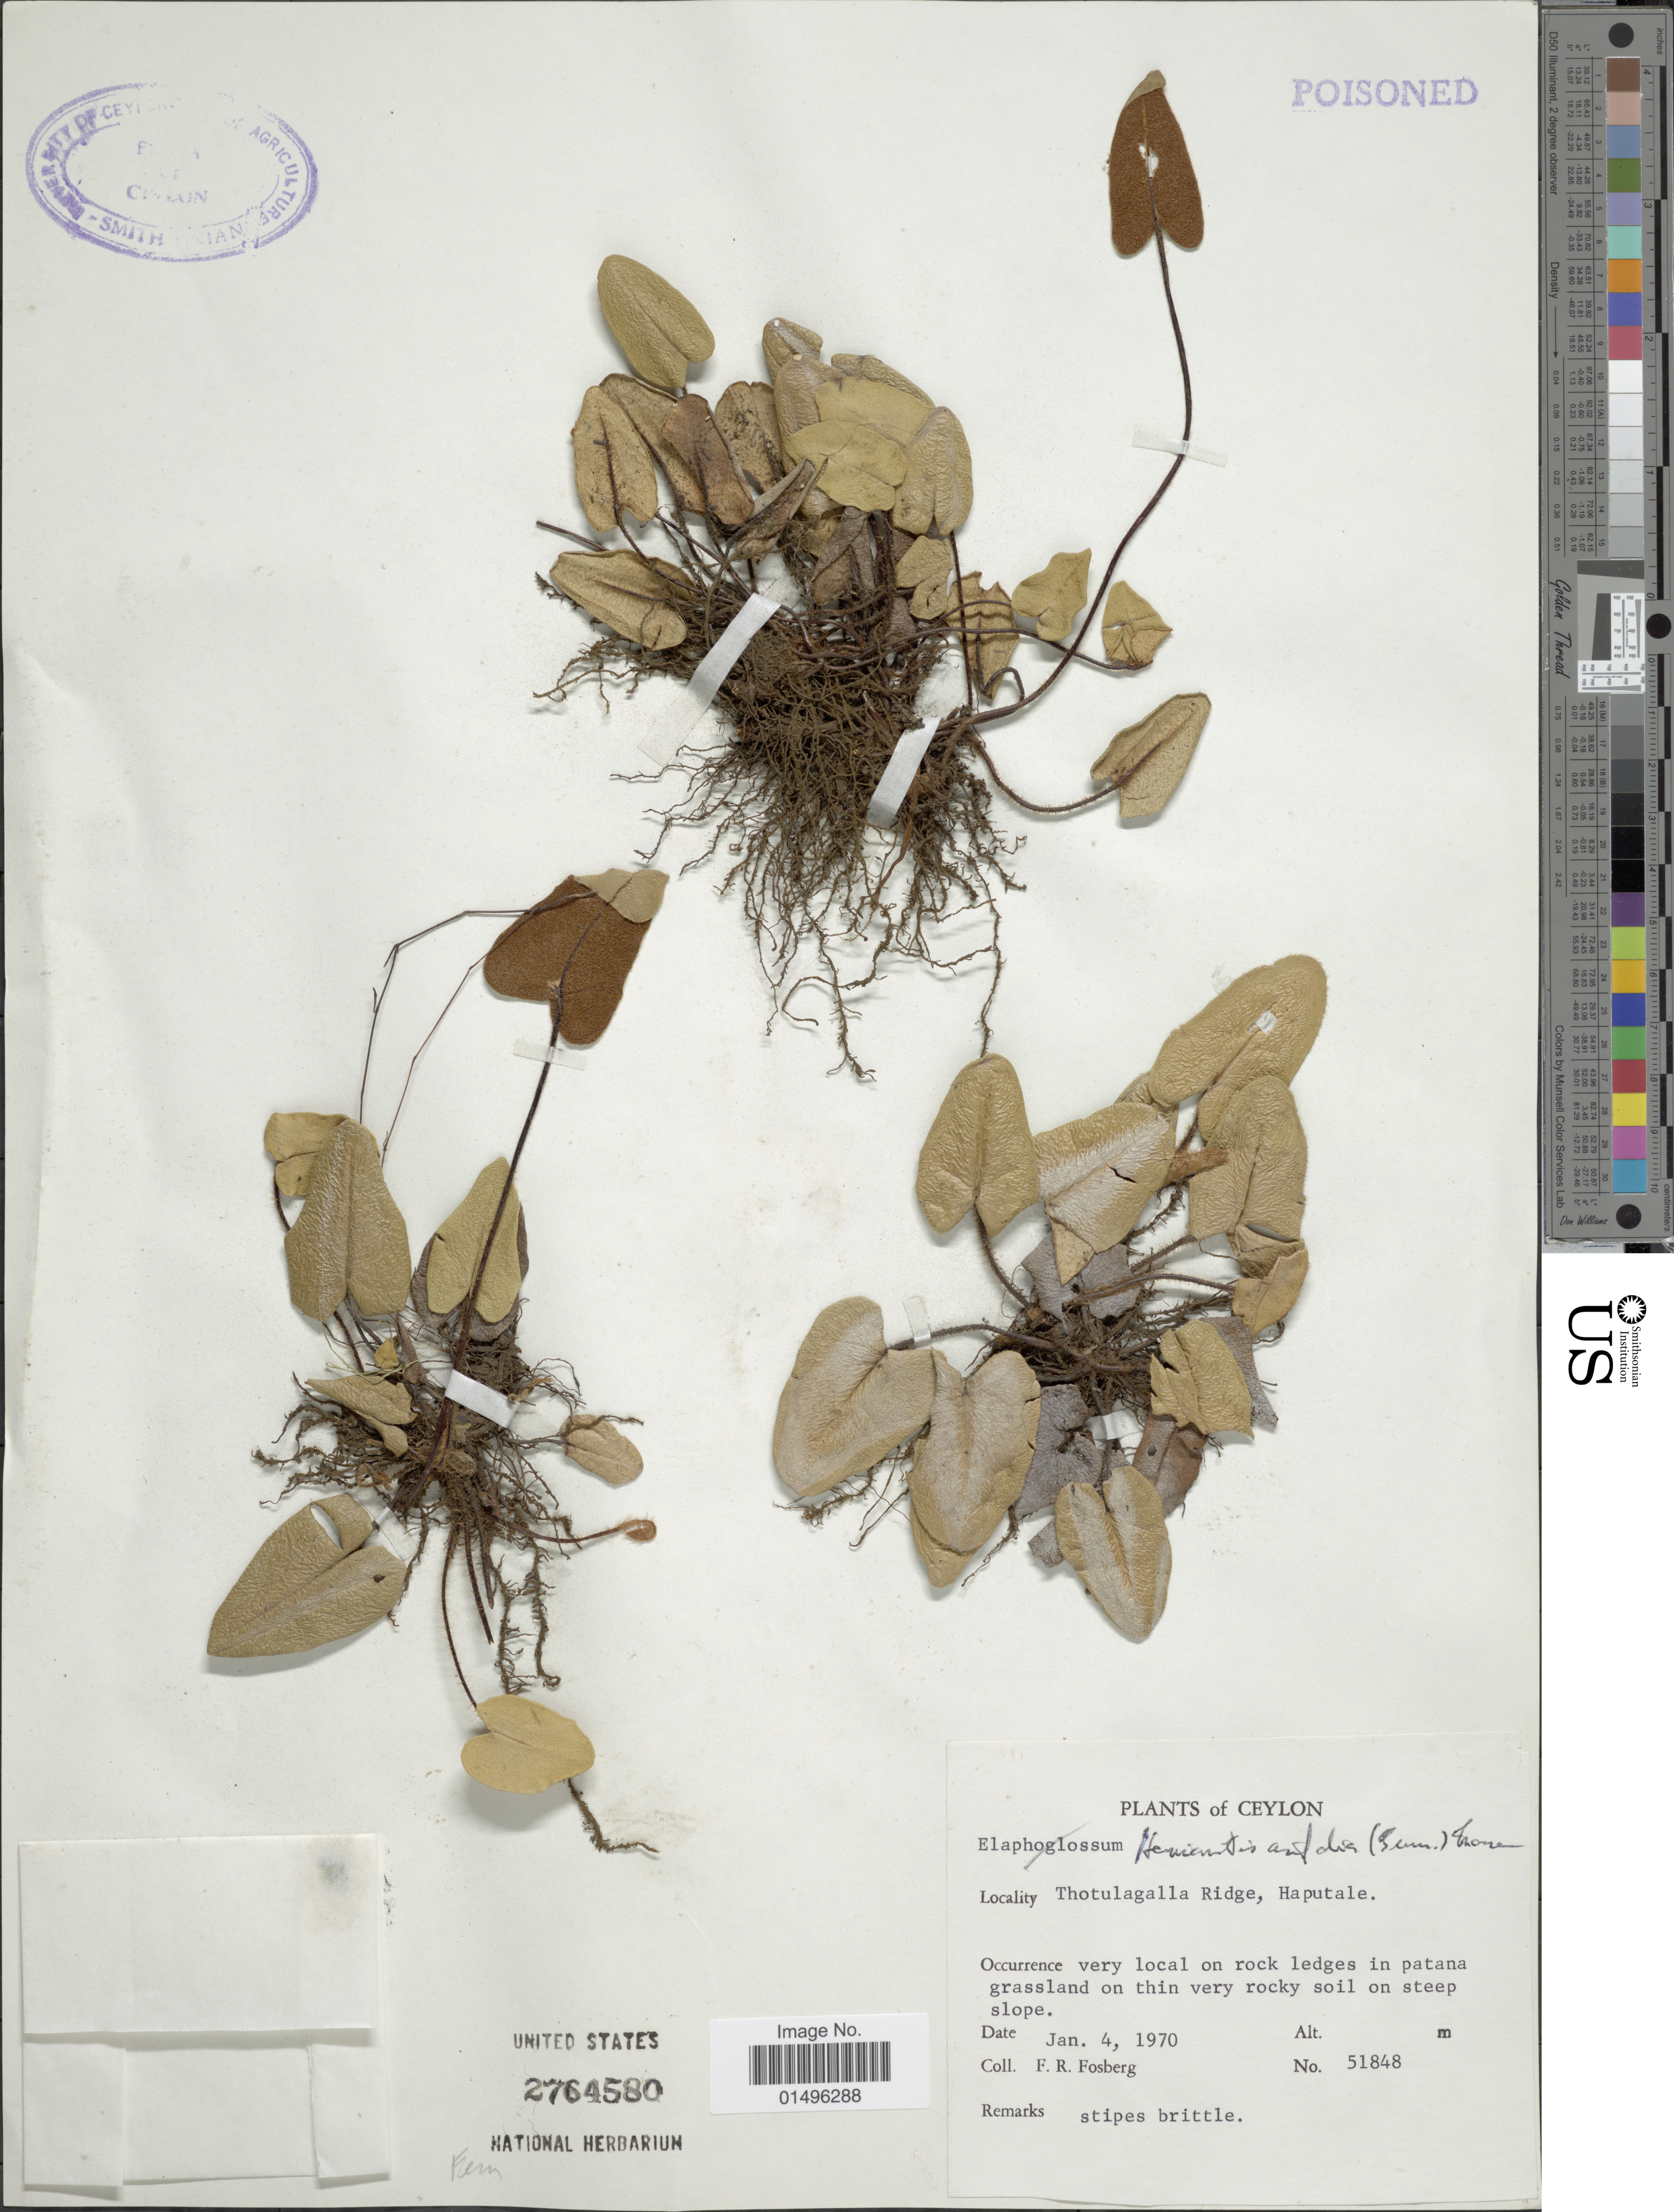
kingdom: Plantae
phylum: Tracheophyta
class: Polypodiopsida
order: Polypodiales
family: Pteridaceae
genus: Parahemionitis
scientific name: Parahemionitis cordata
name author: (Roxb. ex Hook. & Grev.) Fraser-Jenk.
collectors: F. R. Fosberg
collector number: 51848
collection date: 1970-01-04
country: Sri Lanka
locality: Ceylon, Thotulagalla Ridge, Haputale.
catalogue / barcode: US 2764580